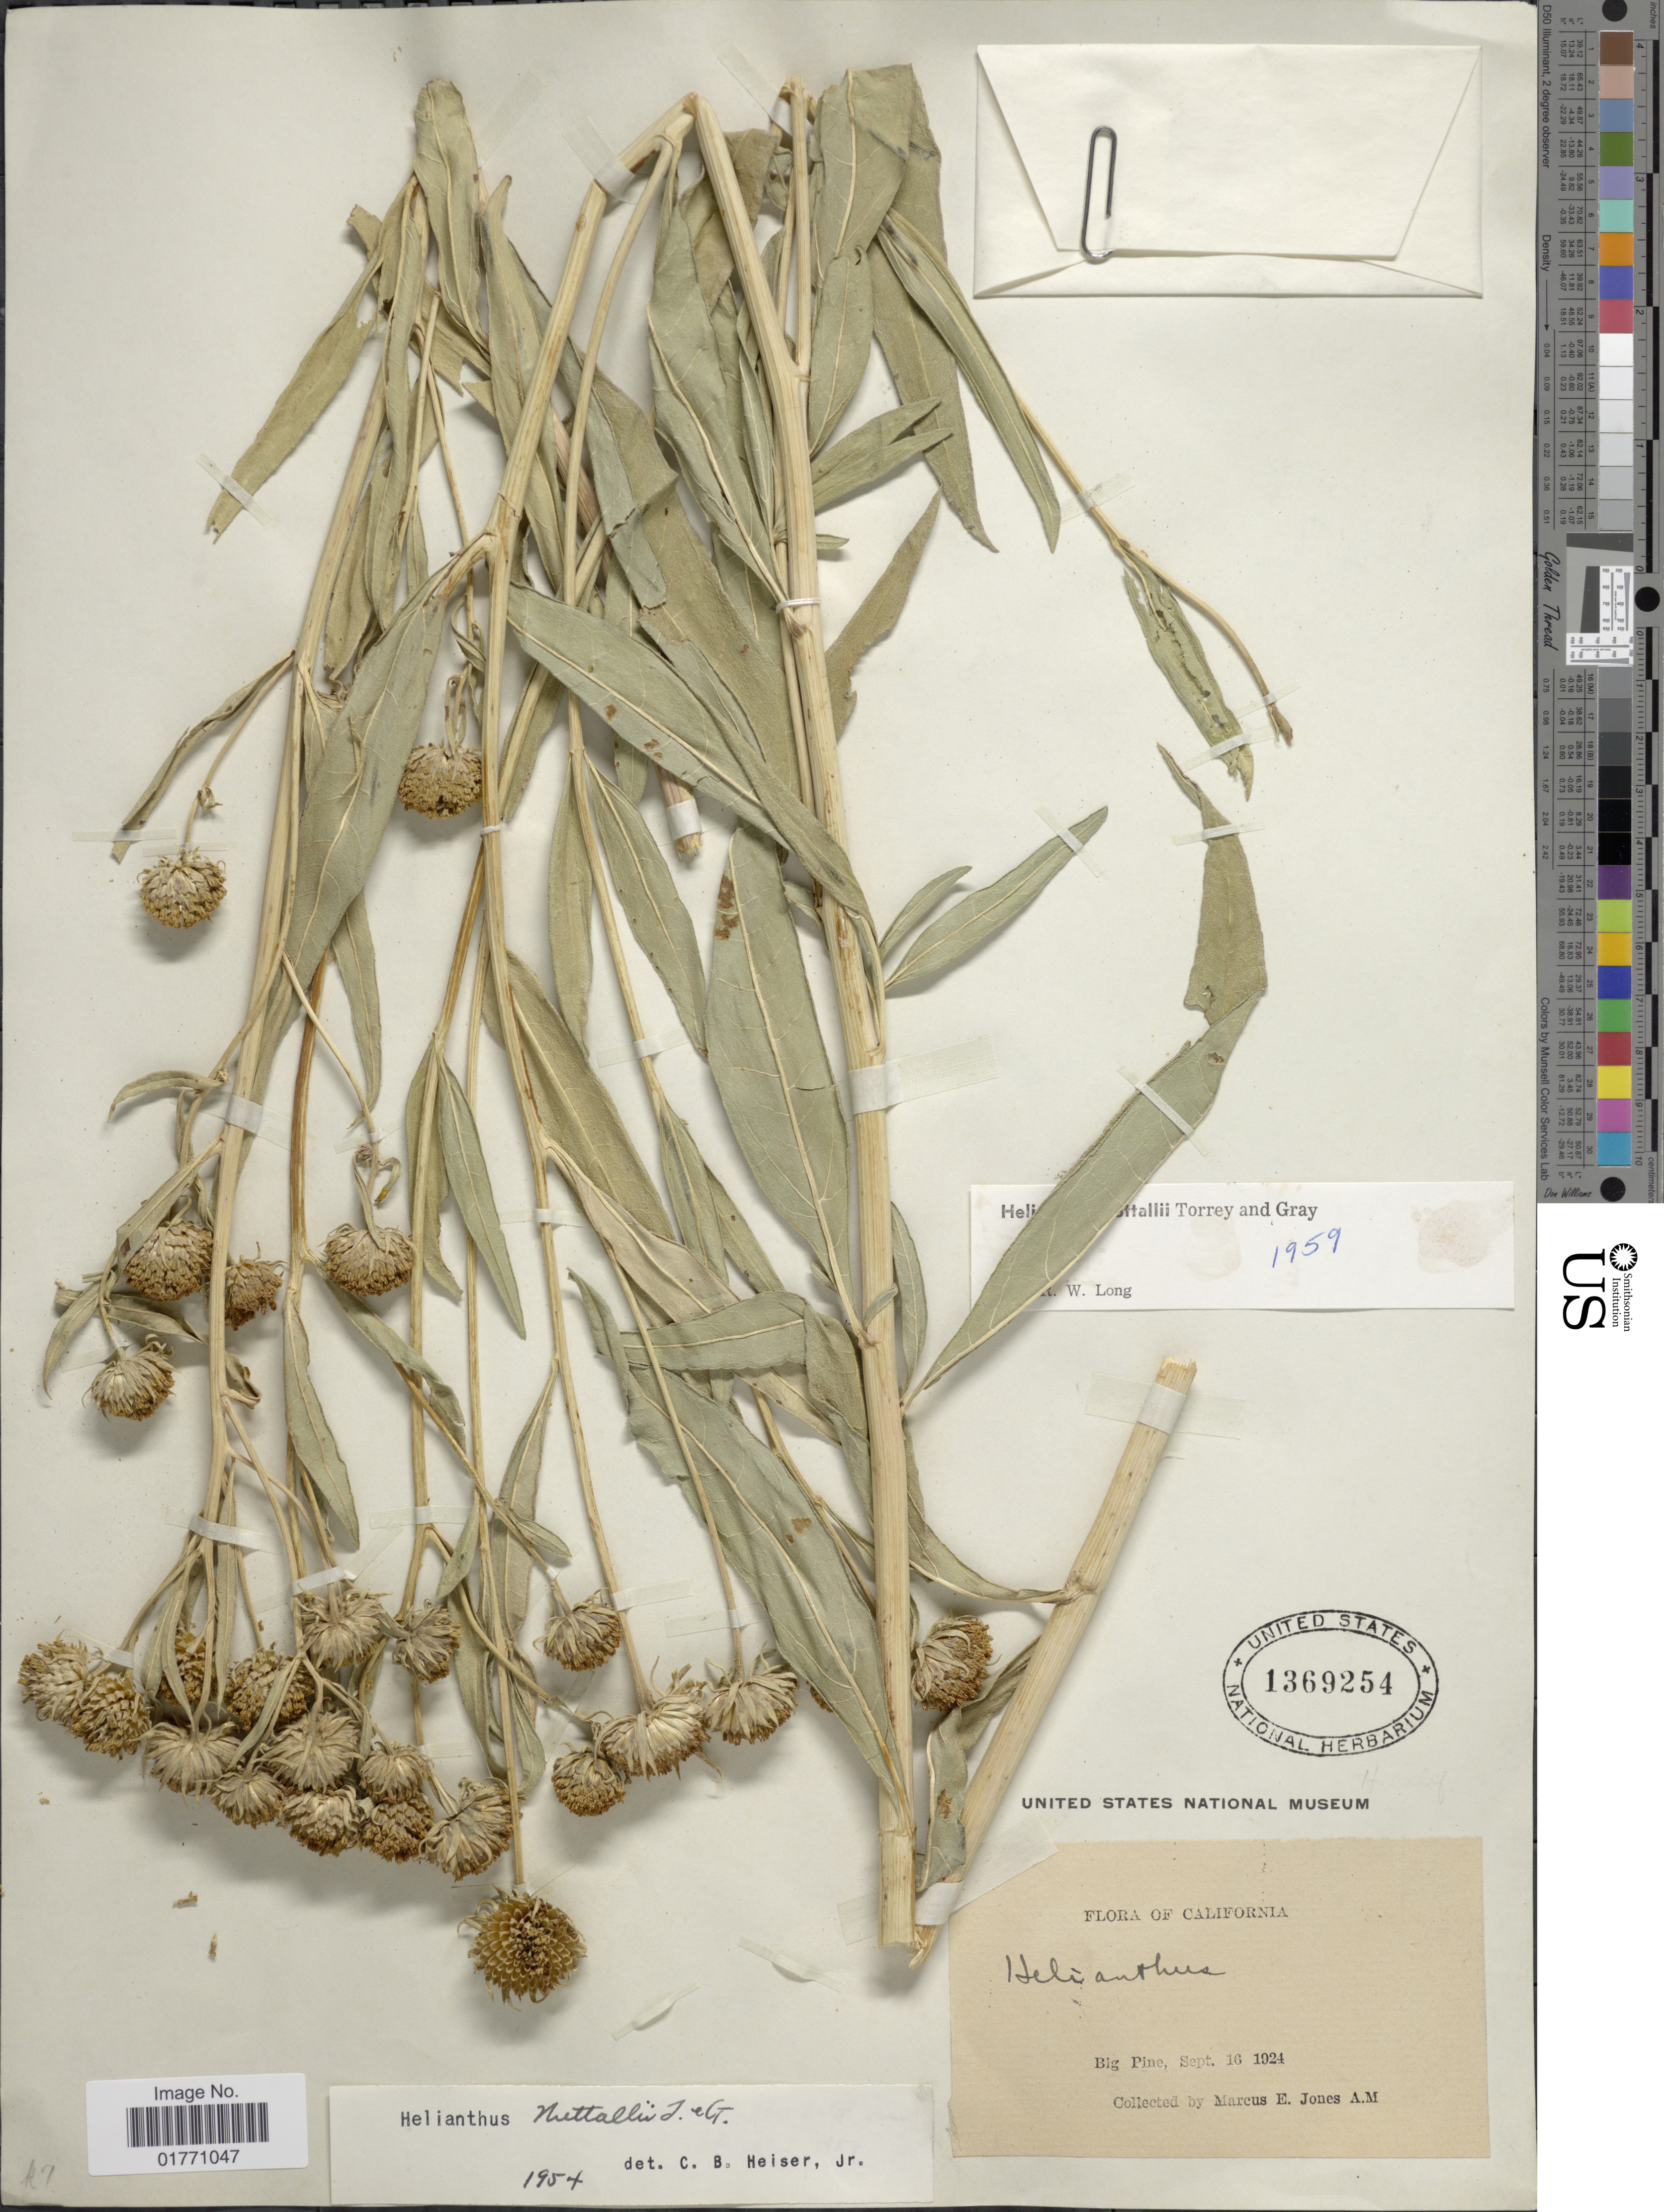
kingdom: Plantae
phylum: Tracheophyta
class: Magnoliopsida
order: Asterales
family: Asteraceae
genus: Helianthus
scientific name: Helianthus nuttallii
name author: Torr. & A. Gray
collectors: M. E. Jones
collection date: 1924-09-16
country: United States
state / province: California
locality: Big Pine.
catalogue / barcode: US 1369254